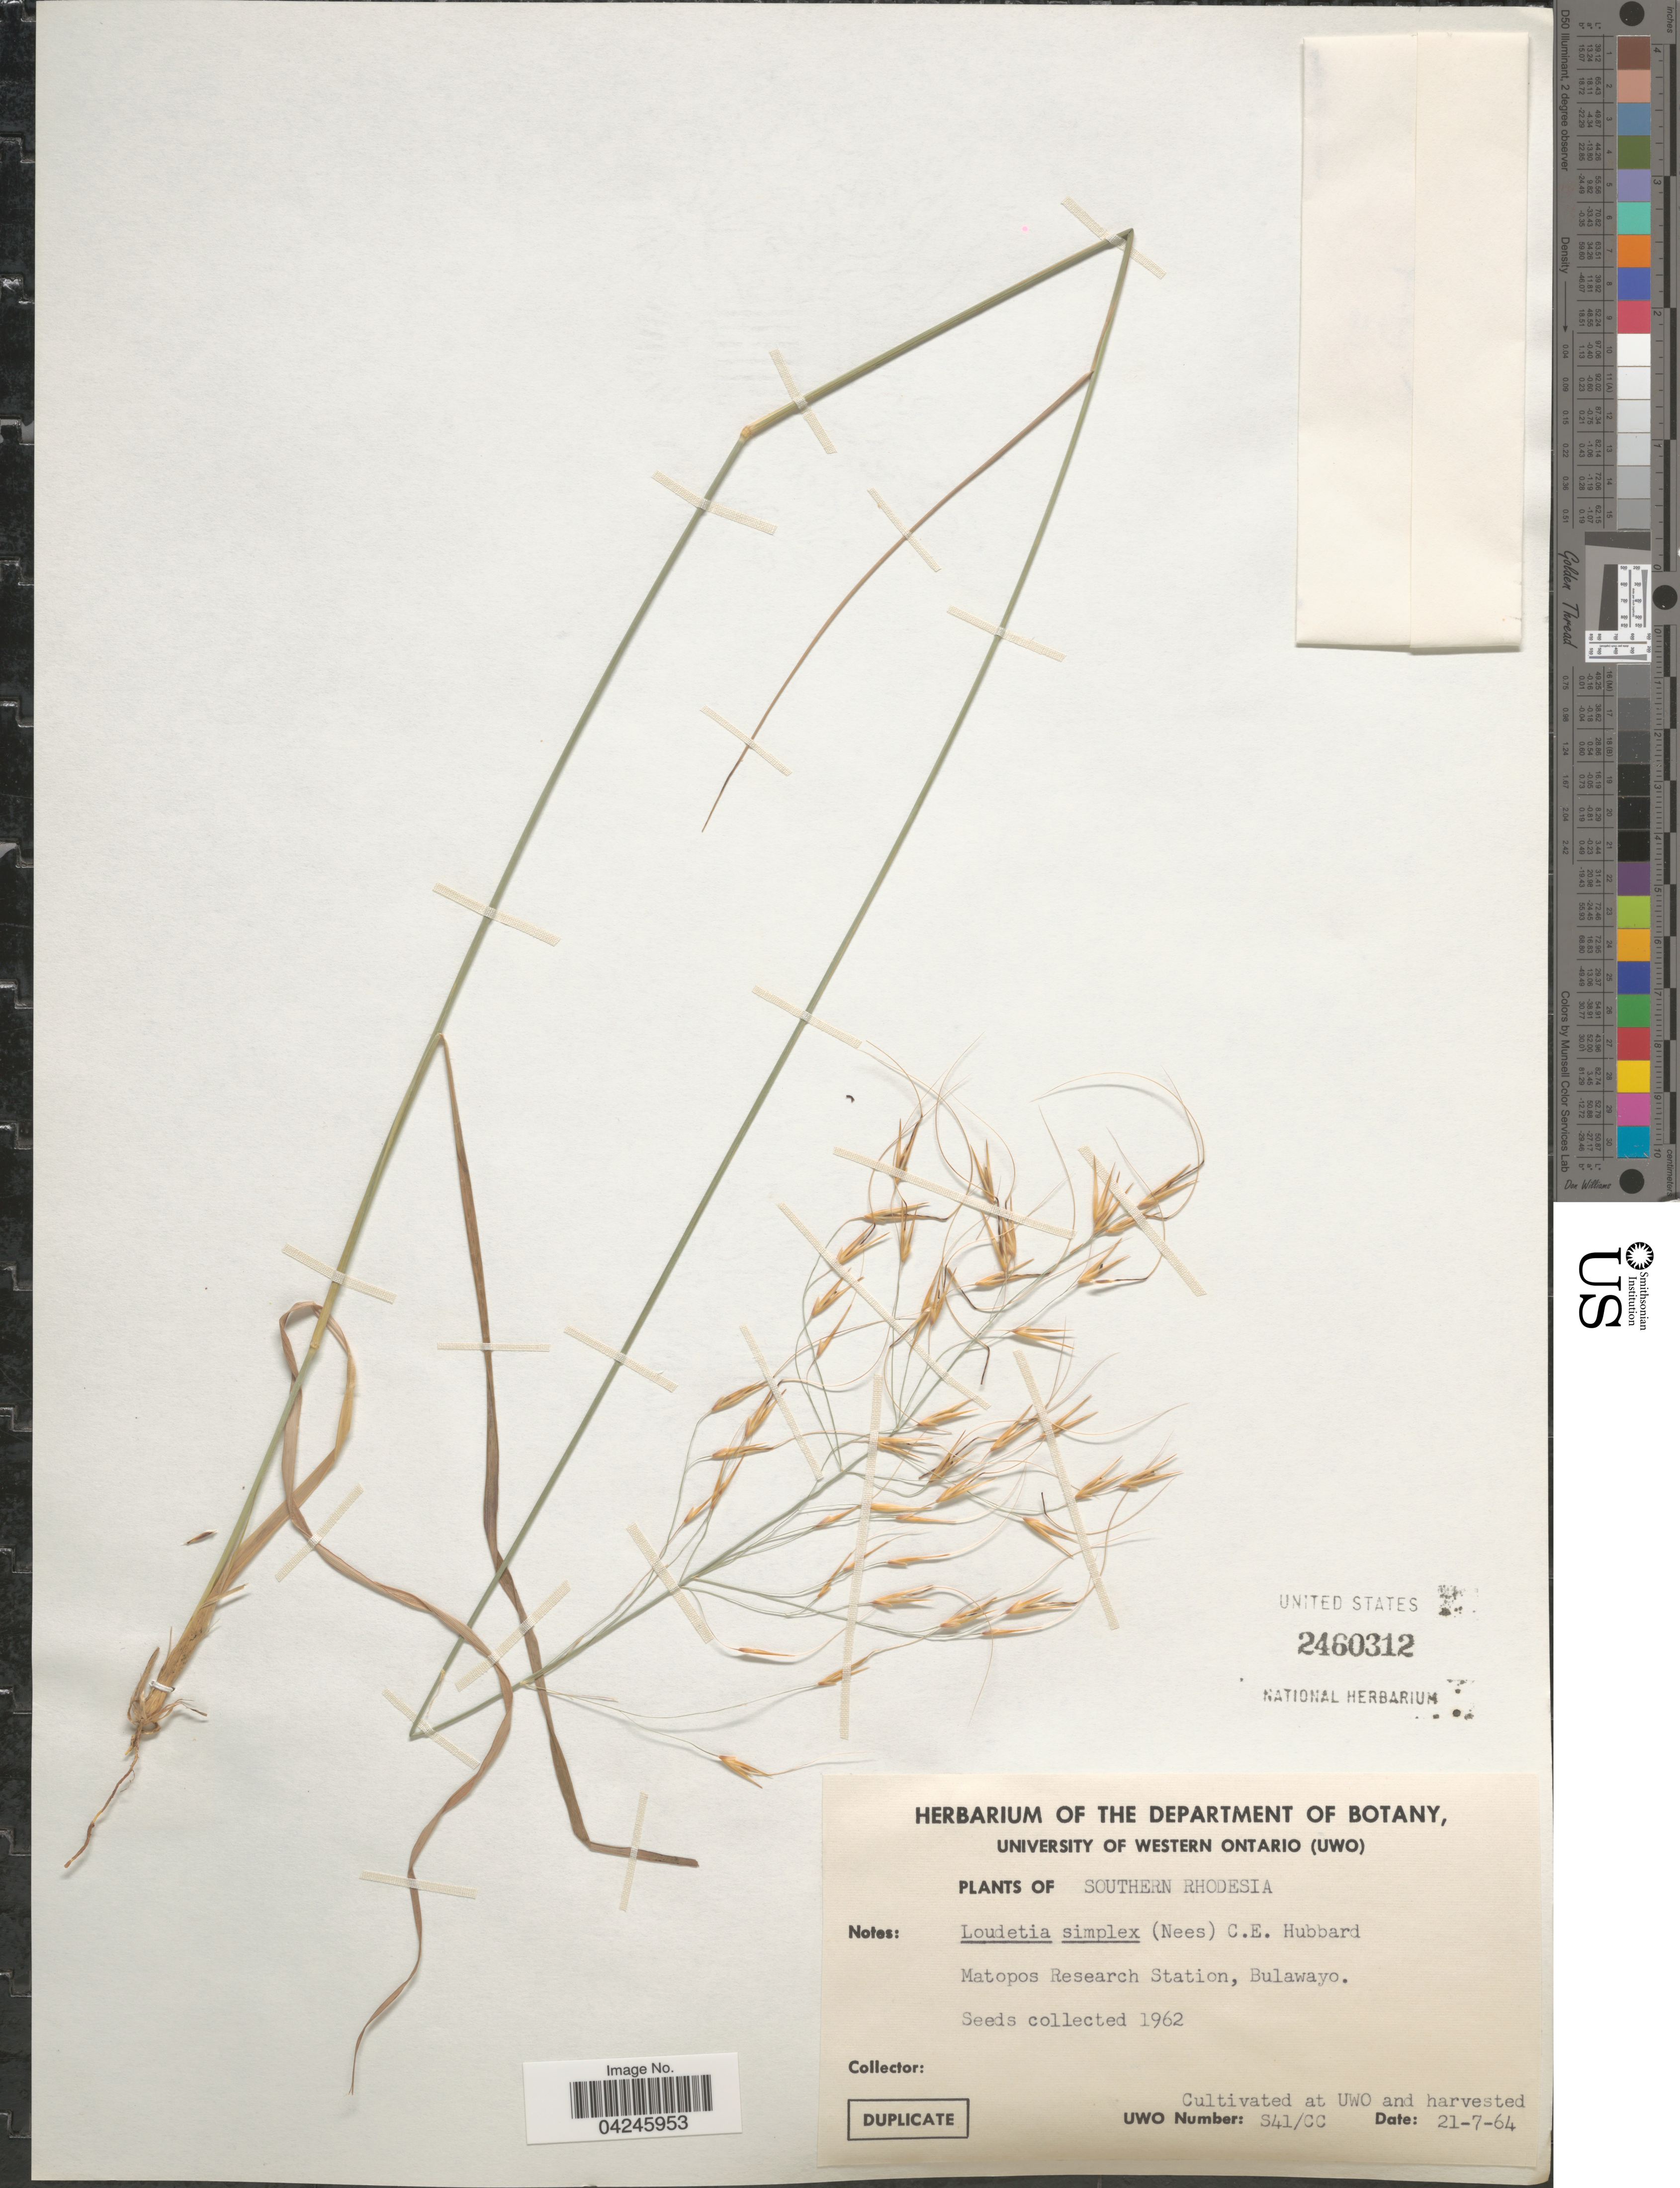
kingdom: Plantae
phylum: Tracheophyta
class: Liliopsida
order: Poales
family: Poaceae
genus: Loudetia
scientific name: Loudetia simplex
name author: (Nees) C.E. Hubb.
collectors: ex herb. Bot. Department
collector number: S41/CC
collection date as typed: Transcribed d/m/y: 21/7/64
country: Canada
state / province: Ontario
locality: At UWO.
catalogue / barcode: US 246032